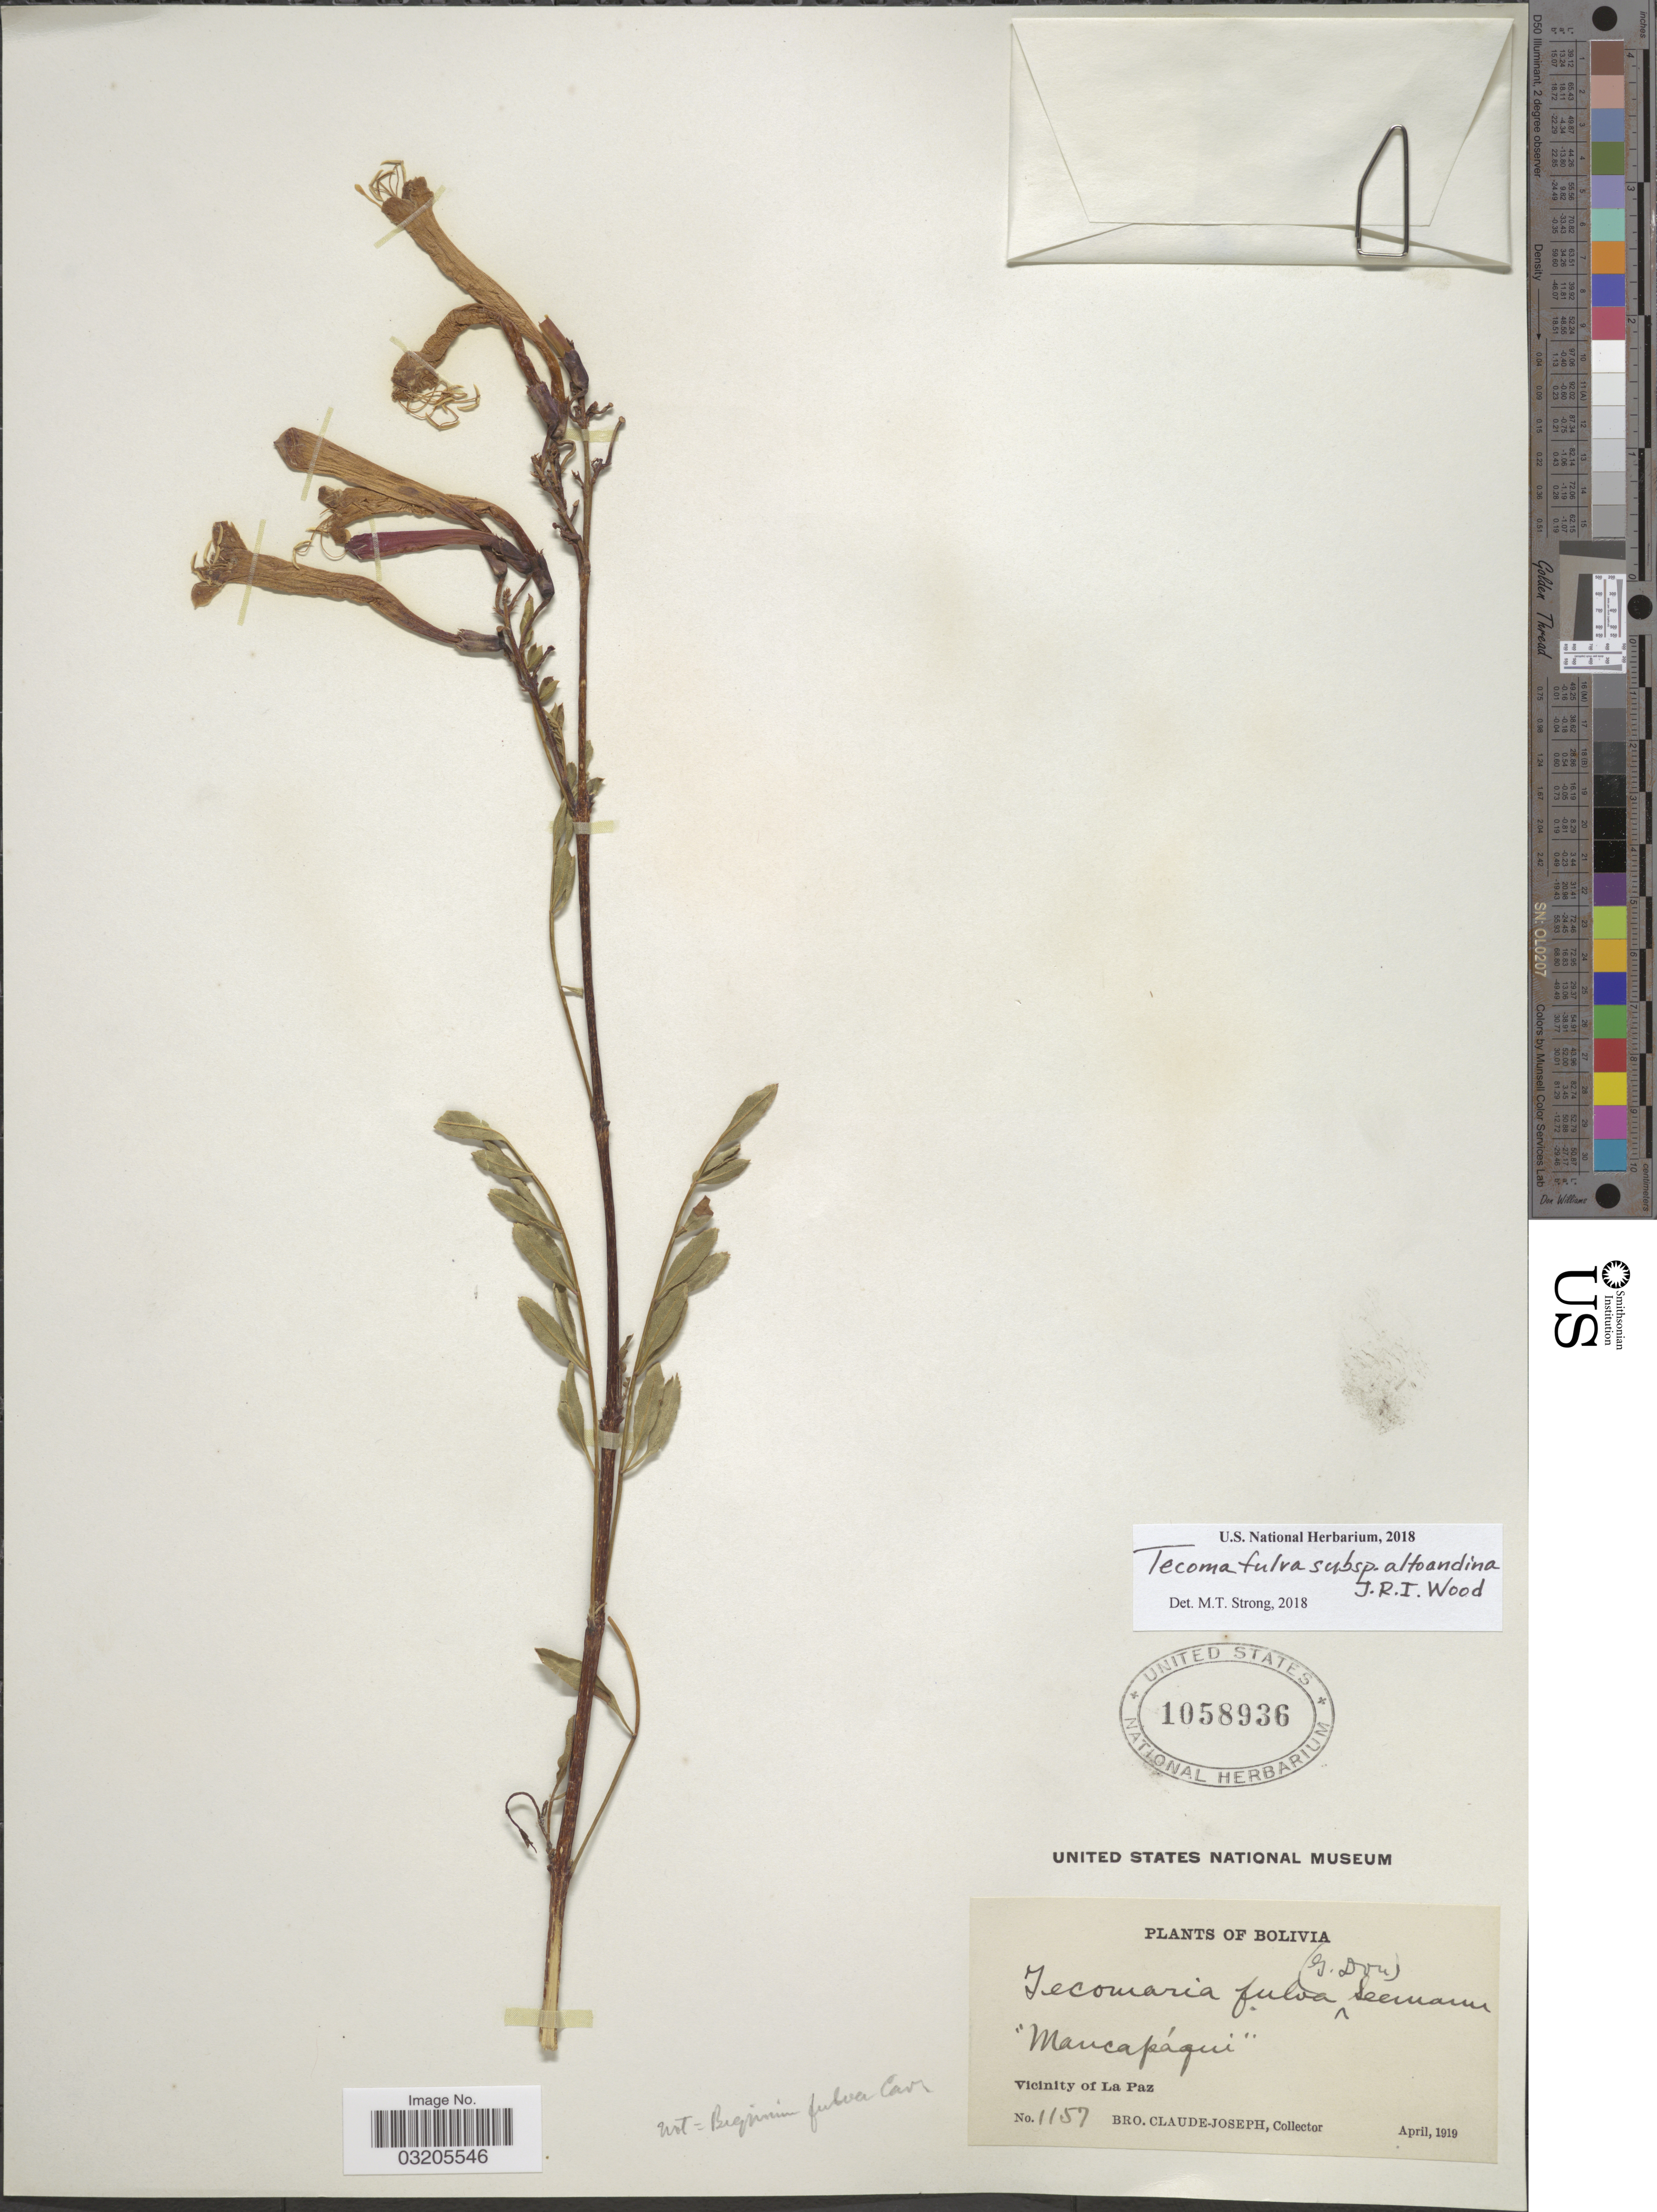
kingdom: Plantae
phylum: Tracheophyta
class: Magnoliopsida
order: Lamiales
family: Bignoniaceae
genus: Tecoma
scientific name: Tecoma fulva subsp. altoandina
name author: J.R.I. Wood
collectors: Bro. Claude-Joseph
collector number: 1157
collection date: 1919-04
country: Bolivia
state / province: La Paz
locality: Vicinity of La Paz.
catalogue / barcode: US 1058936